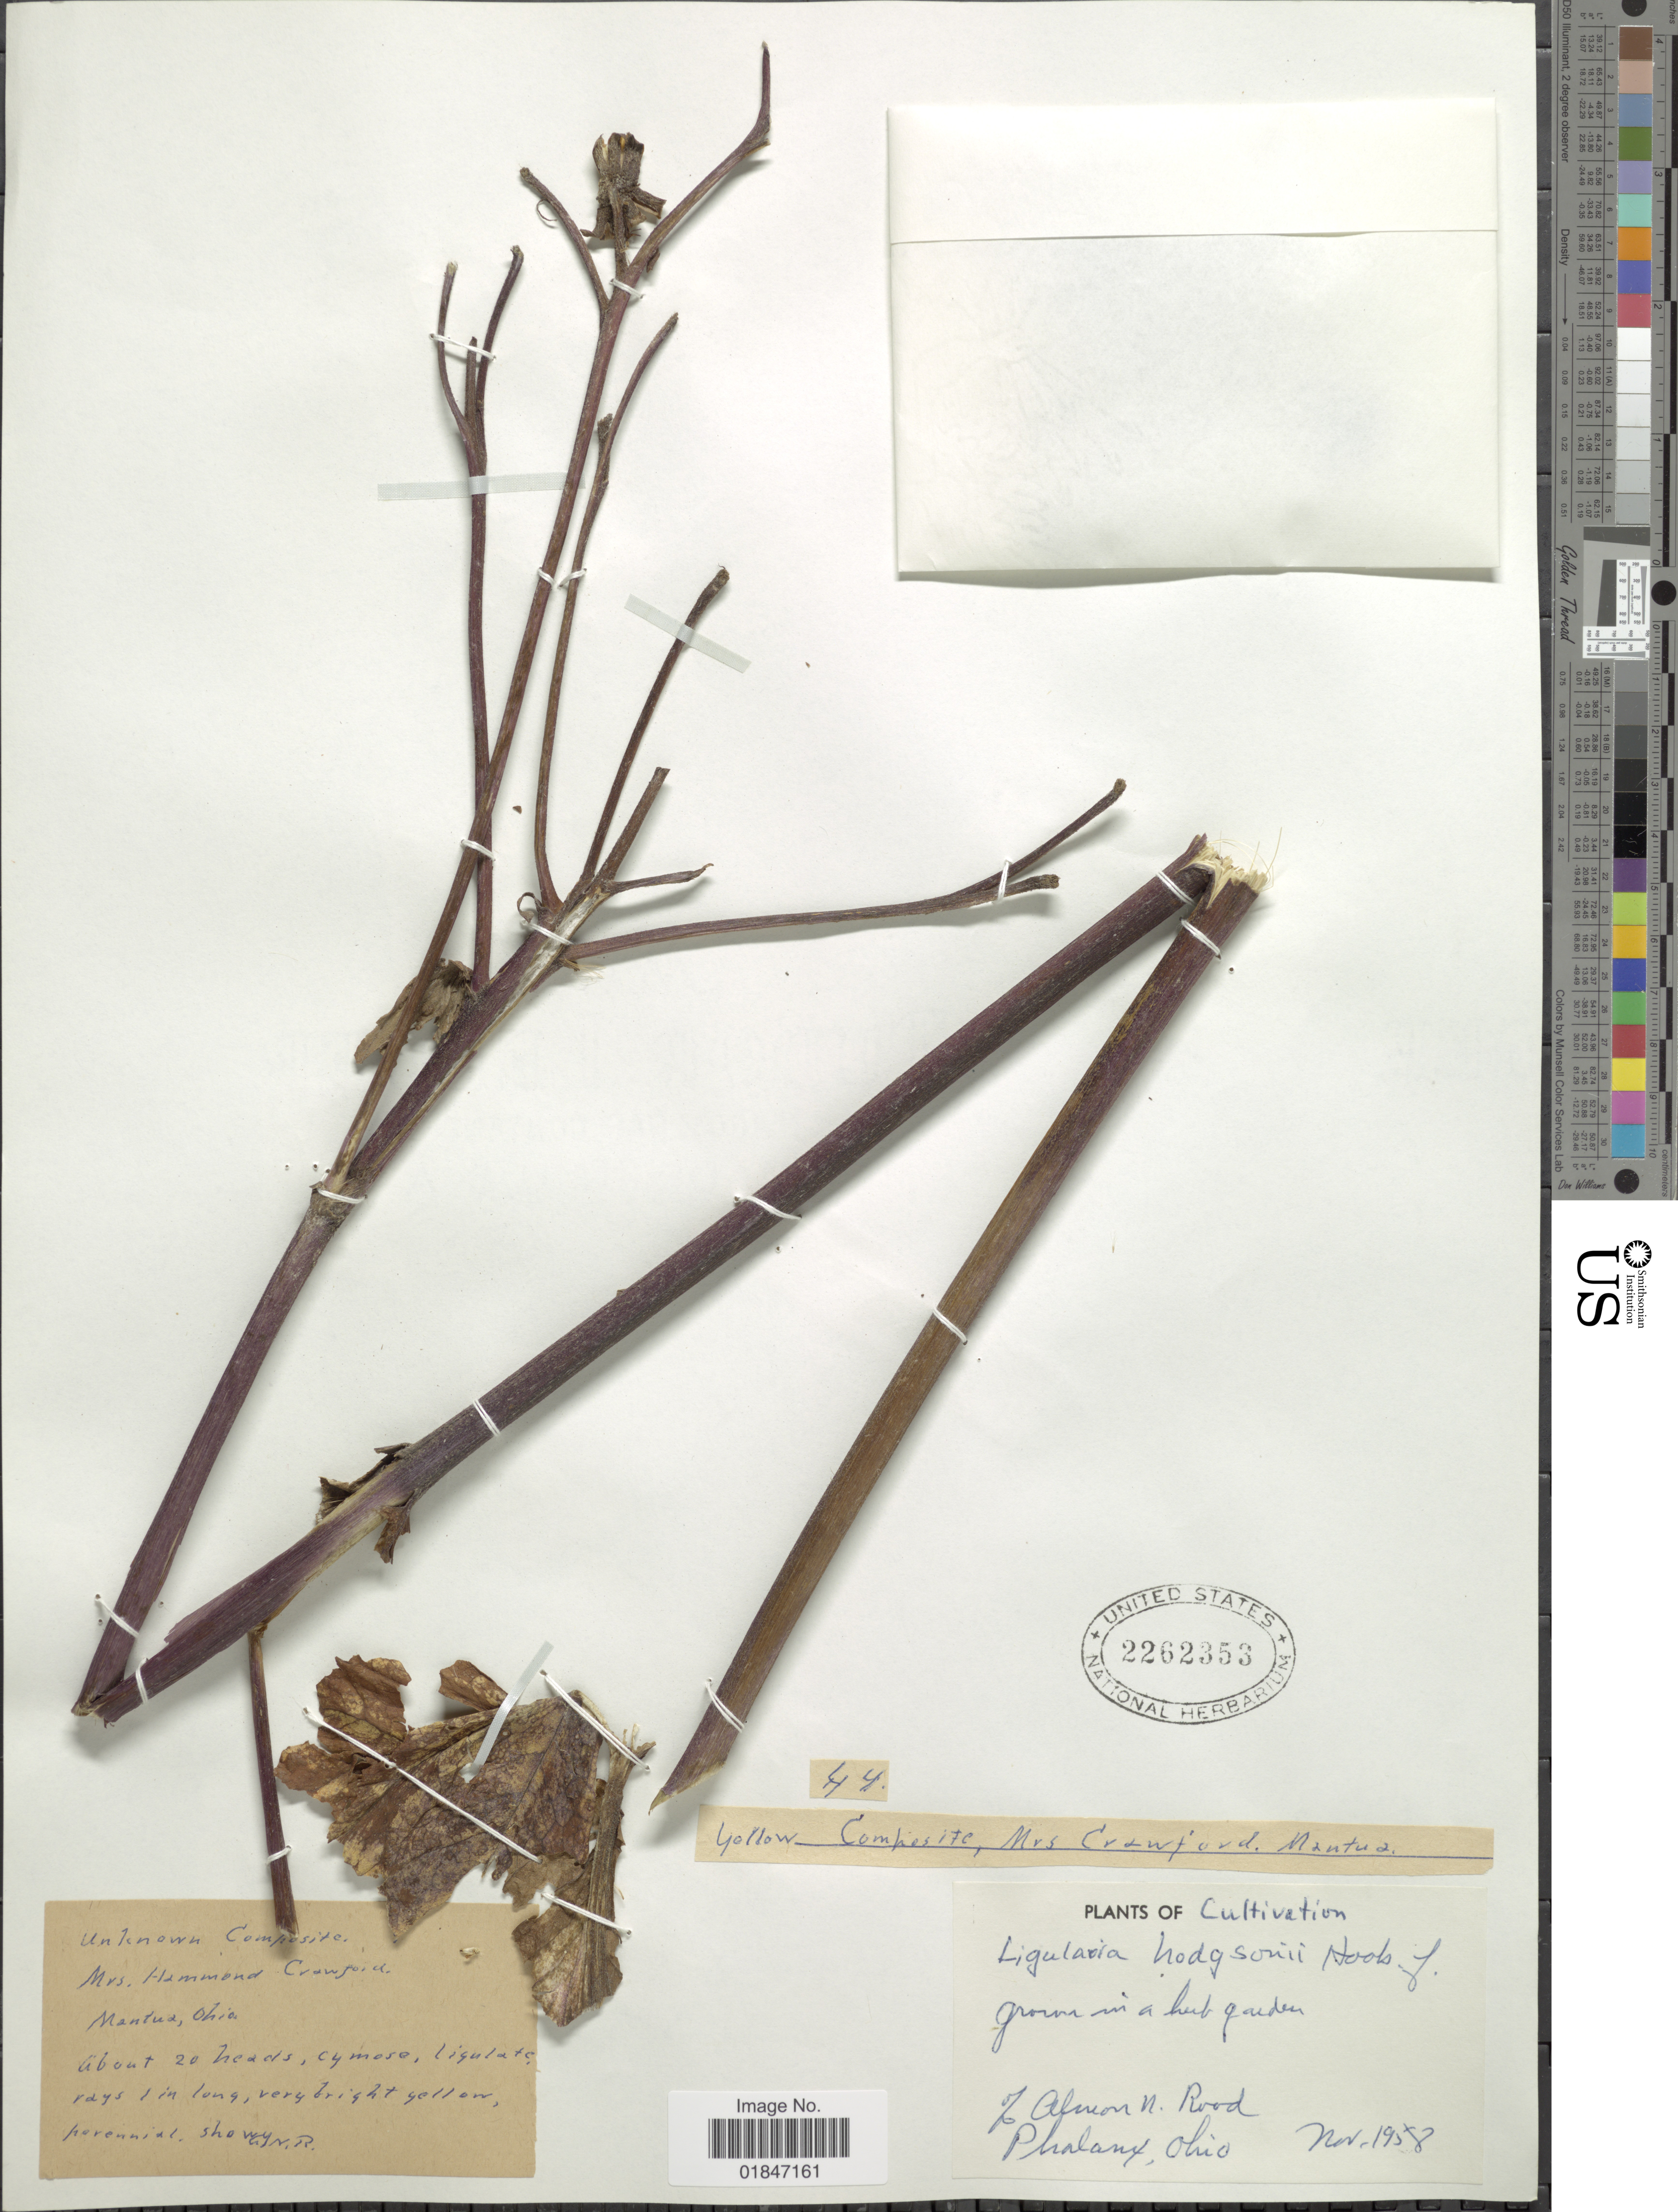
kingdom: Plantae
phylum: Tracheophyta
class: Magnoliopsida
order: Asterales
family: Asteraceae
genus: Ligularia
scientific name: Ligularia hodgsonii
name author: Hook.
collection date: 1958-11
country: United States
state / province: Ohio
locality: Of Almon n Road Phalaux, Ohio.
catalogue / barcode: US 2262353